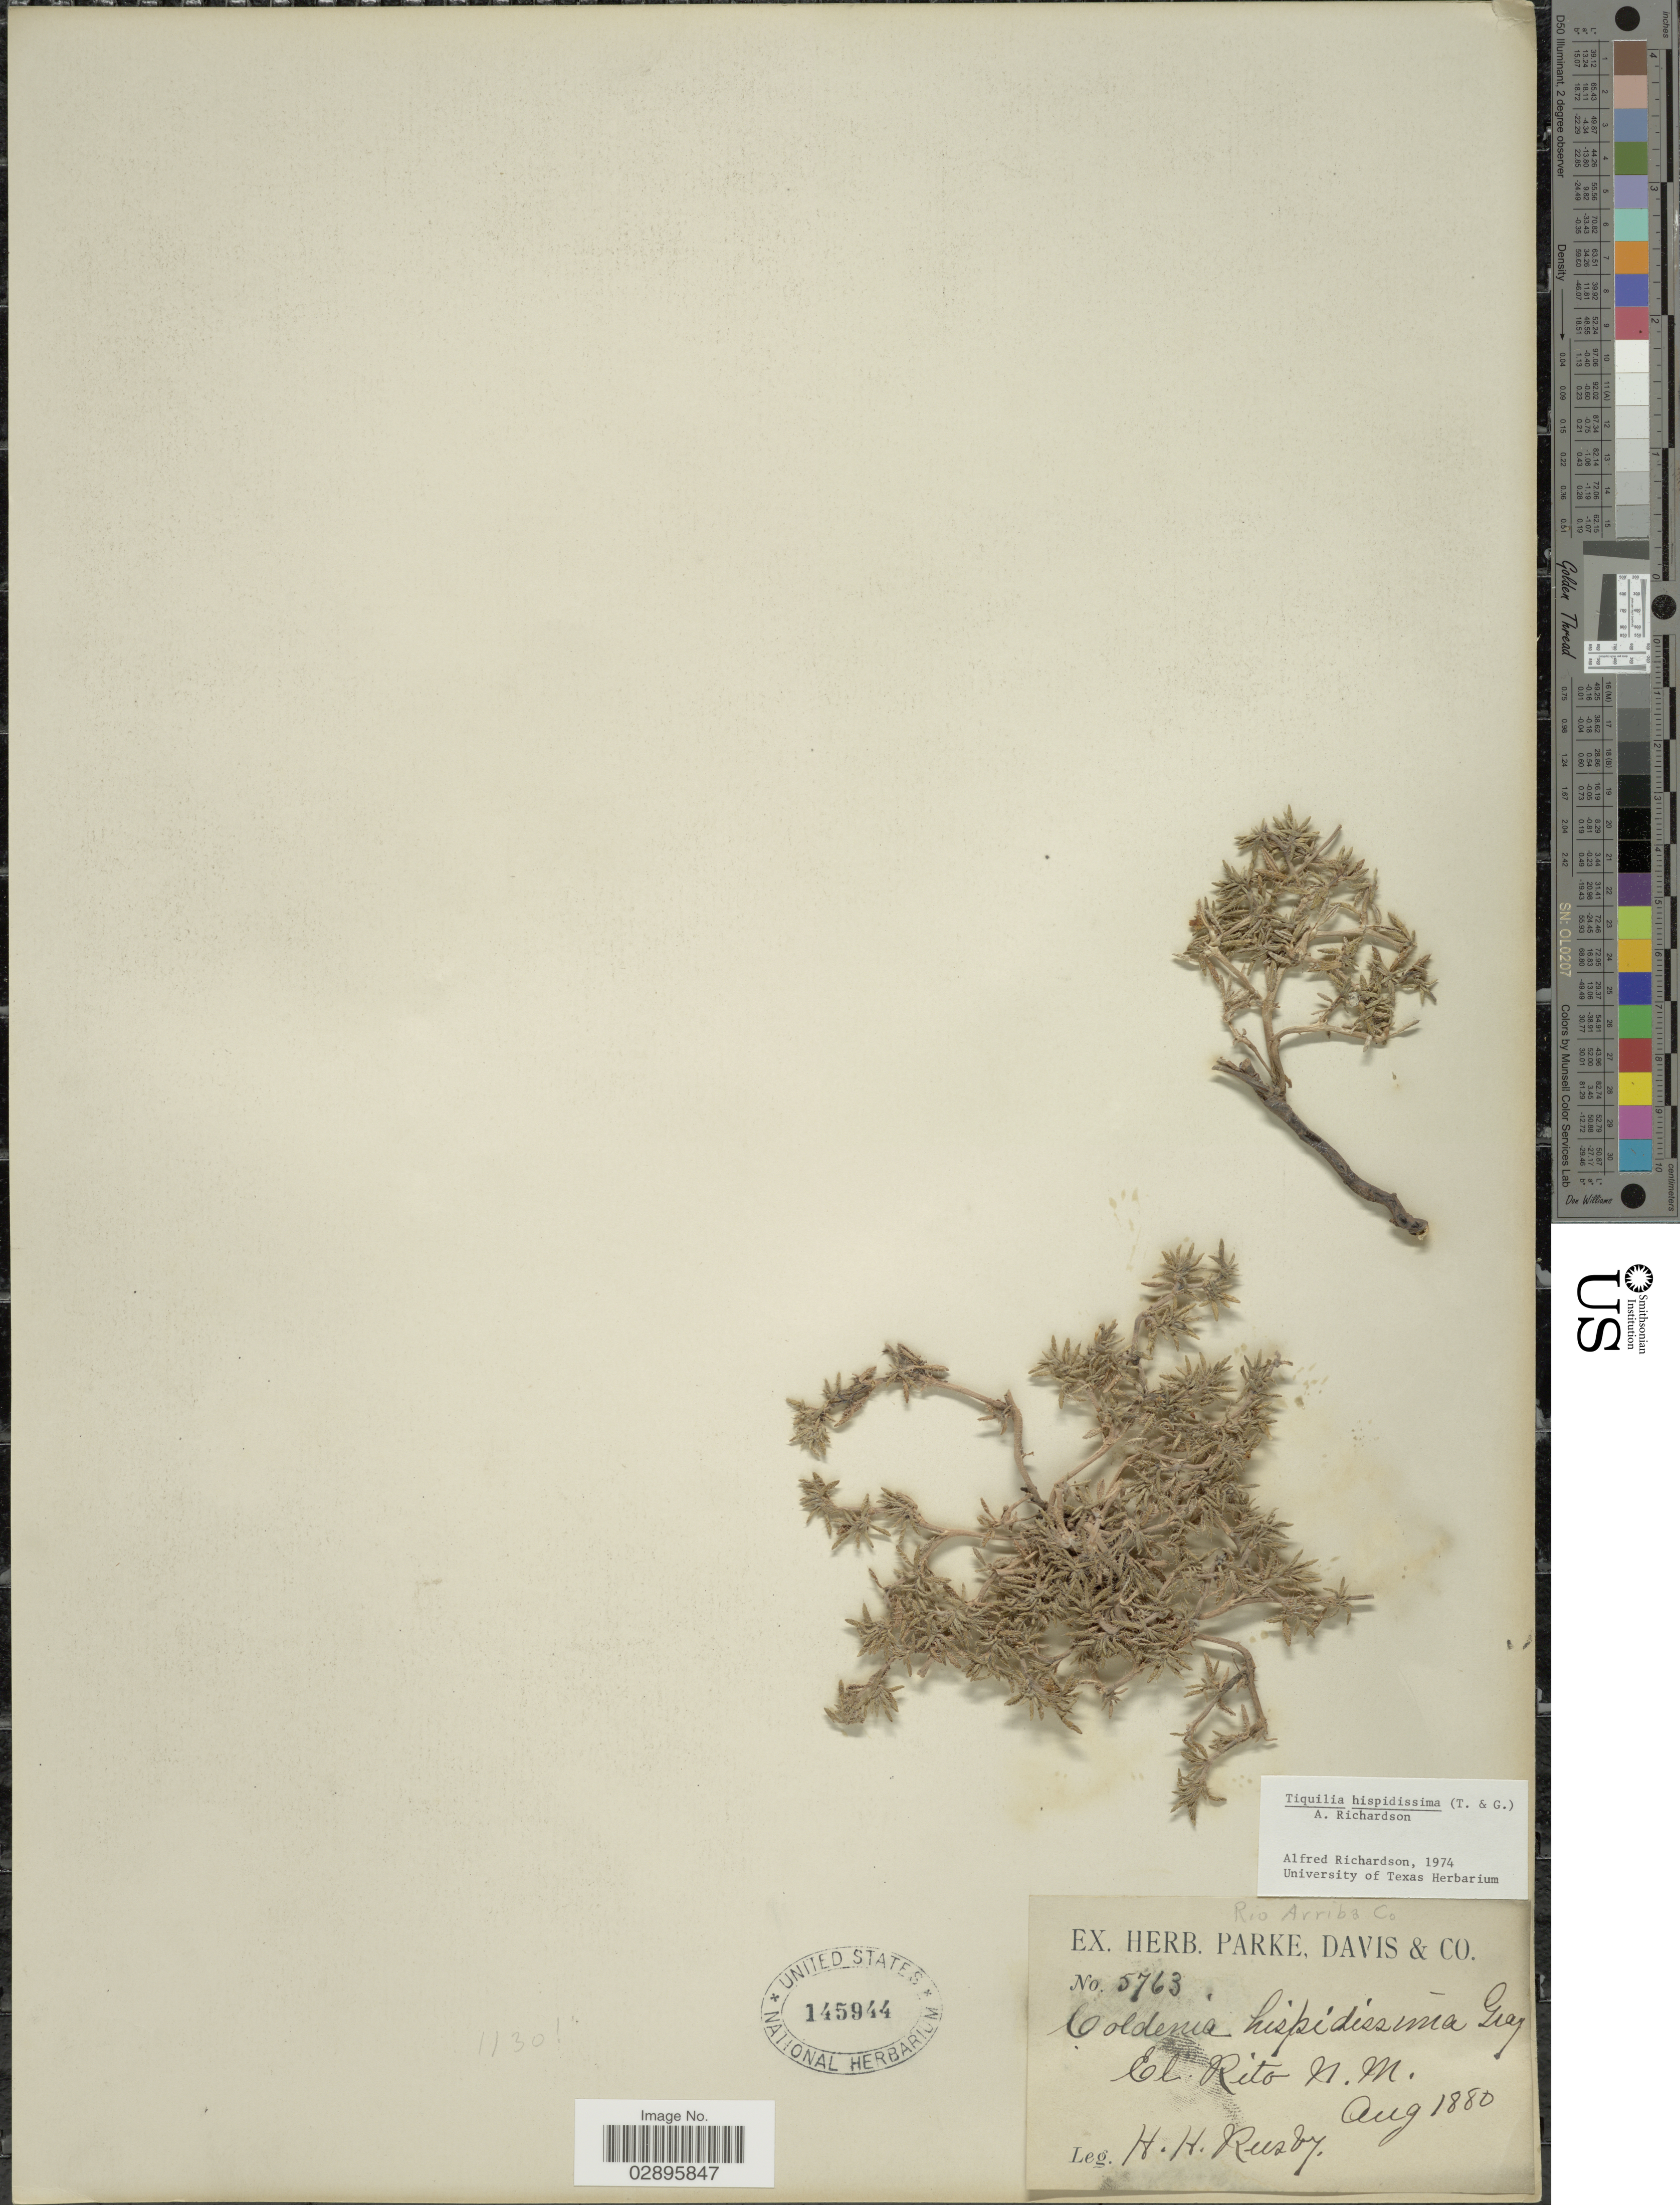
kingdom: Plantae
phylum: Tracheophyta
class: Magnoliopsida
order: Boraginales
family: Ehretiaceae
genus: Tiquilia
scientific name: Tiquilia hispidissima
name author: (Torr. & A. Gray) A.T. Richardson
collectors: H. H. Rusby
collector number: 5763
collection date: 1880-08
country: United States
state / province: New Mexico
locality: Rio Arriba Co., El Rito, N. M.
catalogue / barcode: US 145944